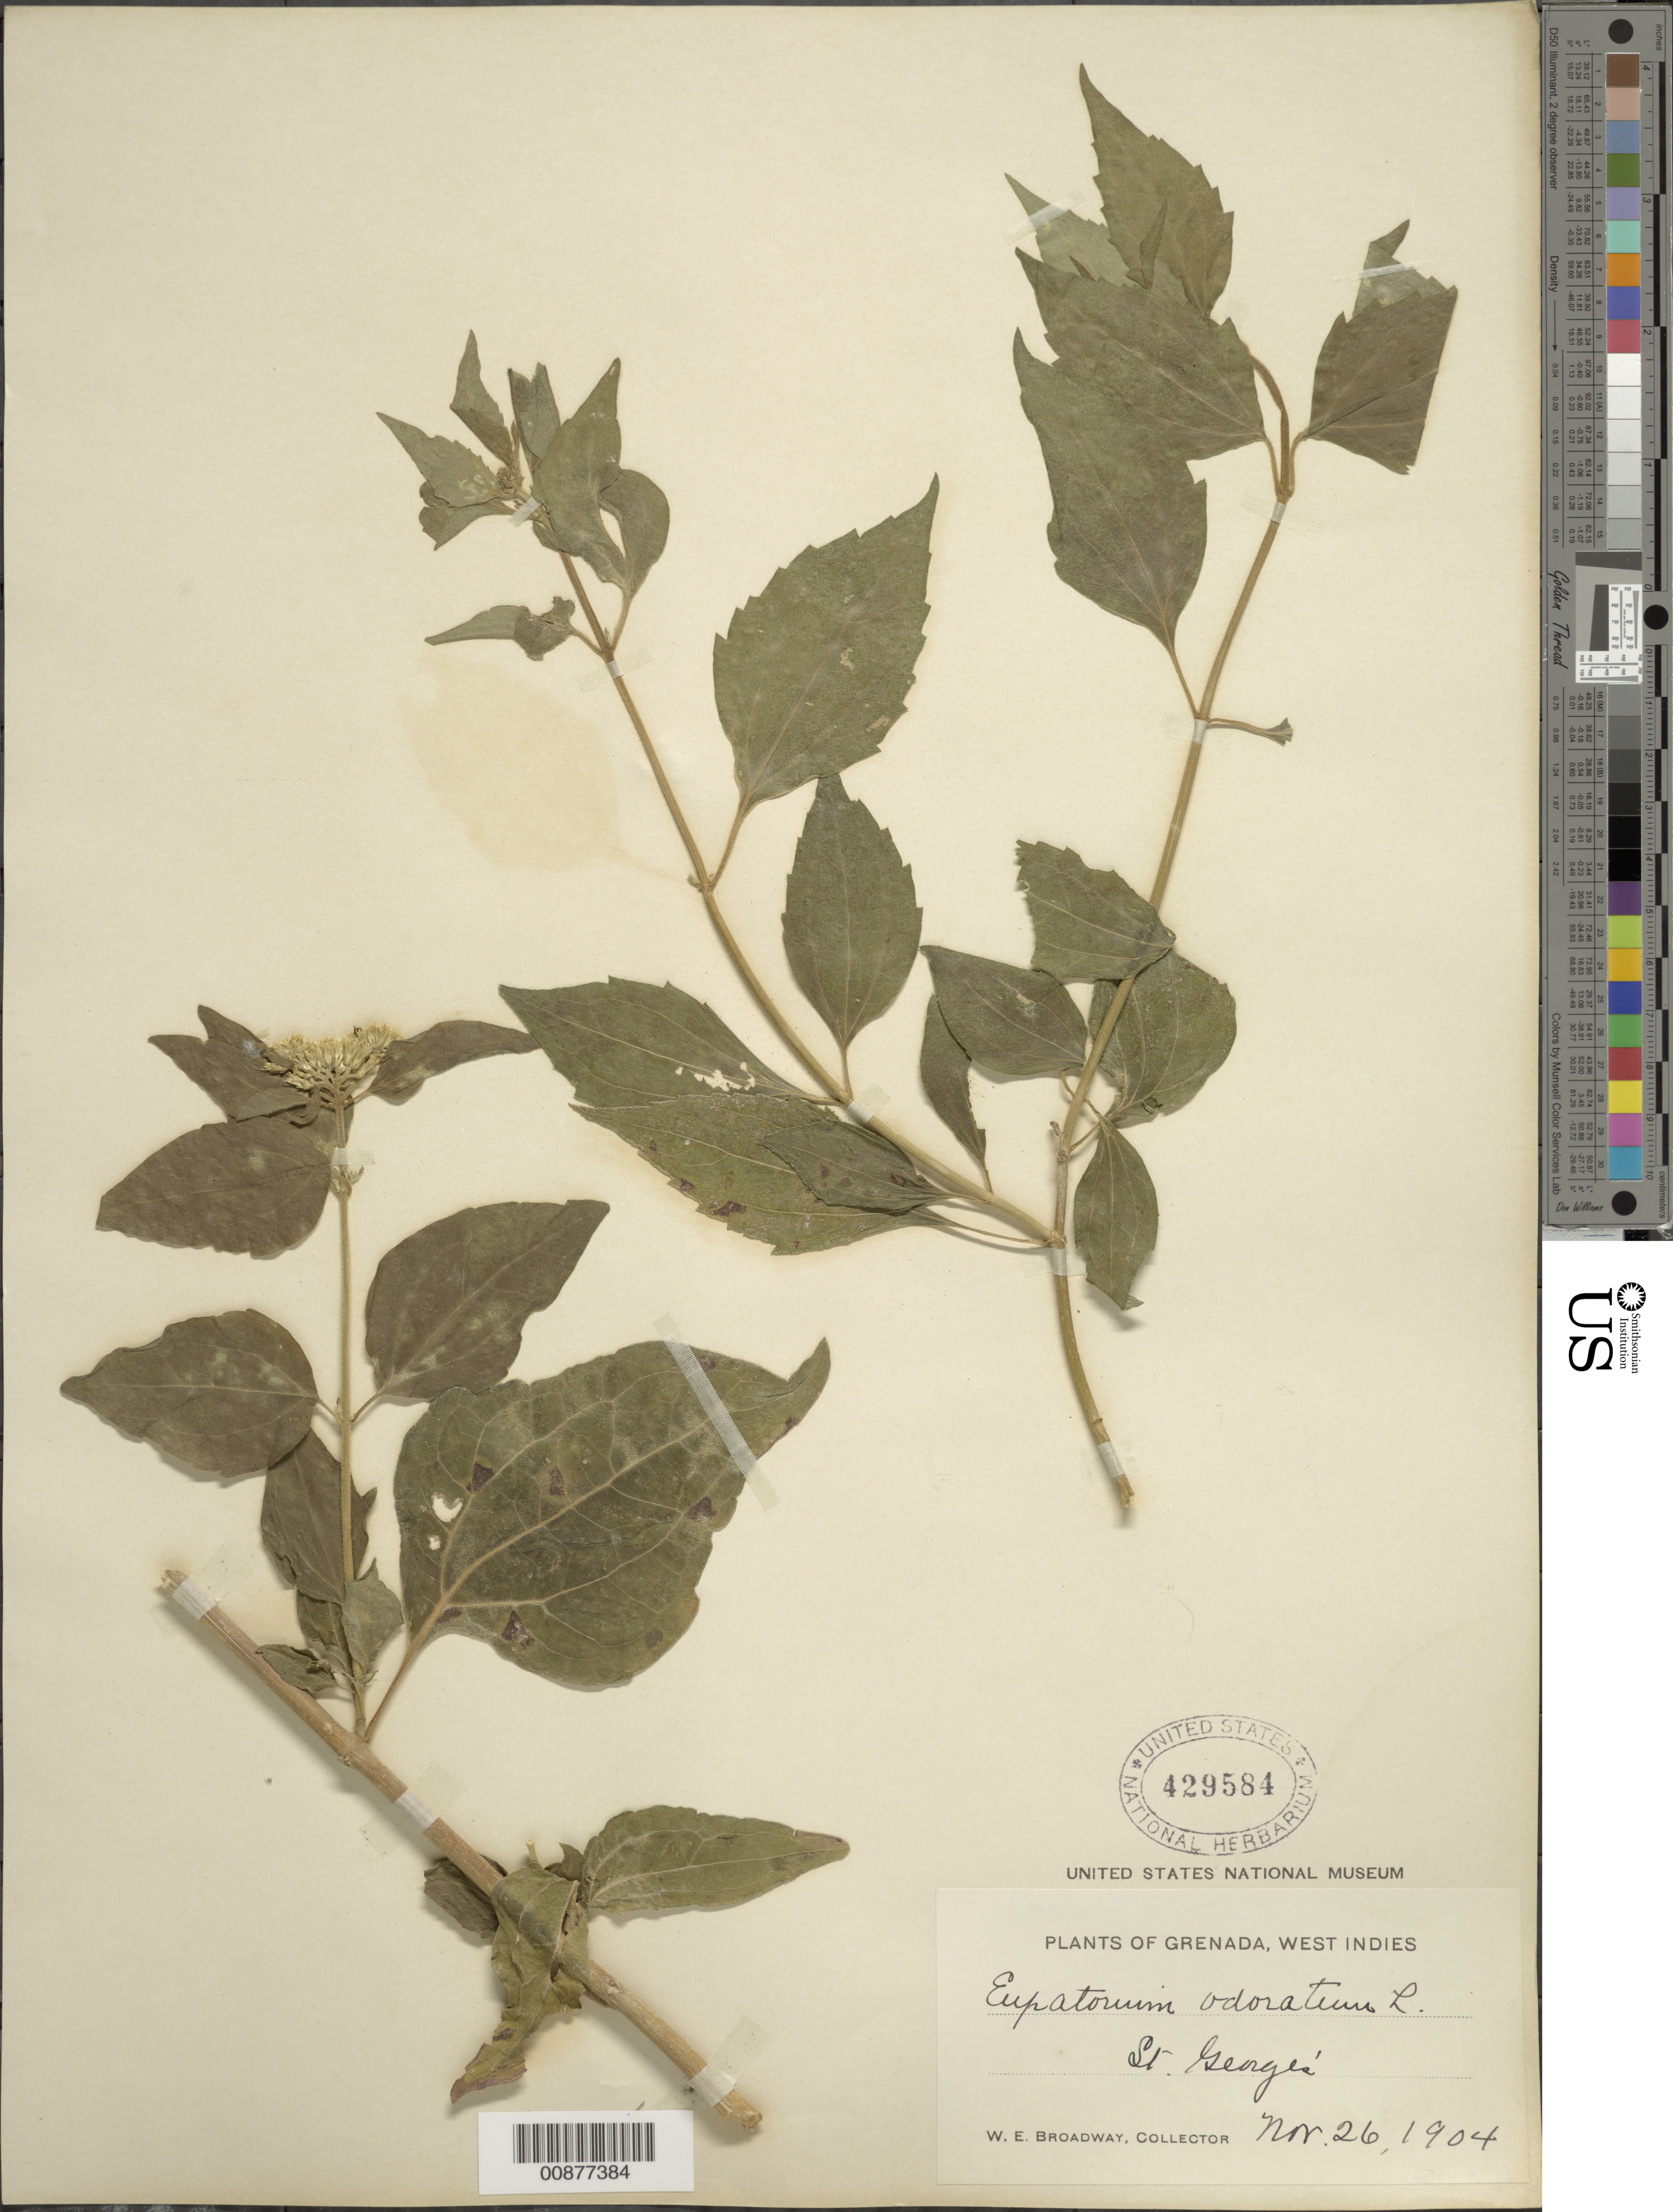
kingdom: Plantae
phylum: Tracheophyta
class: Magnoliopsida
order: Asterales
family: Asteraceae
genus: Chromolaena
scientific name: Chromolaena odorata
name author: (L.) R.M. King & H. Rob.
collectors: W. E. Broadway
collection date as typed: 26 Nov 1904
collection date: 1904-11-26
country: Grenada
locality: St. George's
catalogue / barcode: US 429584